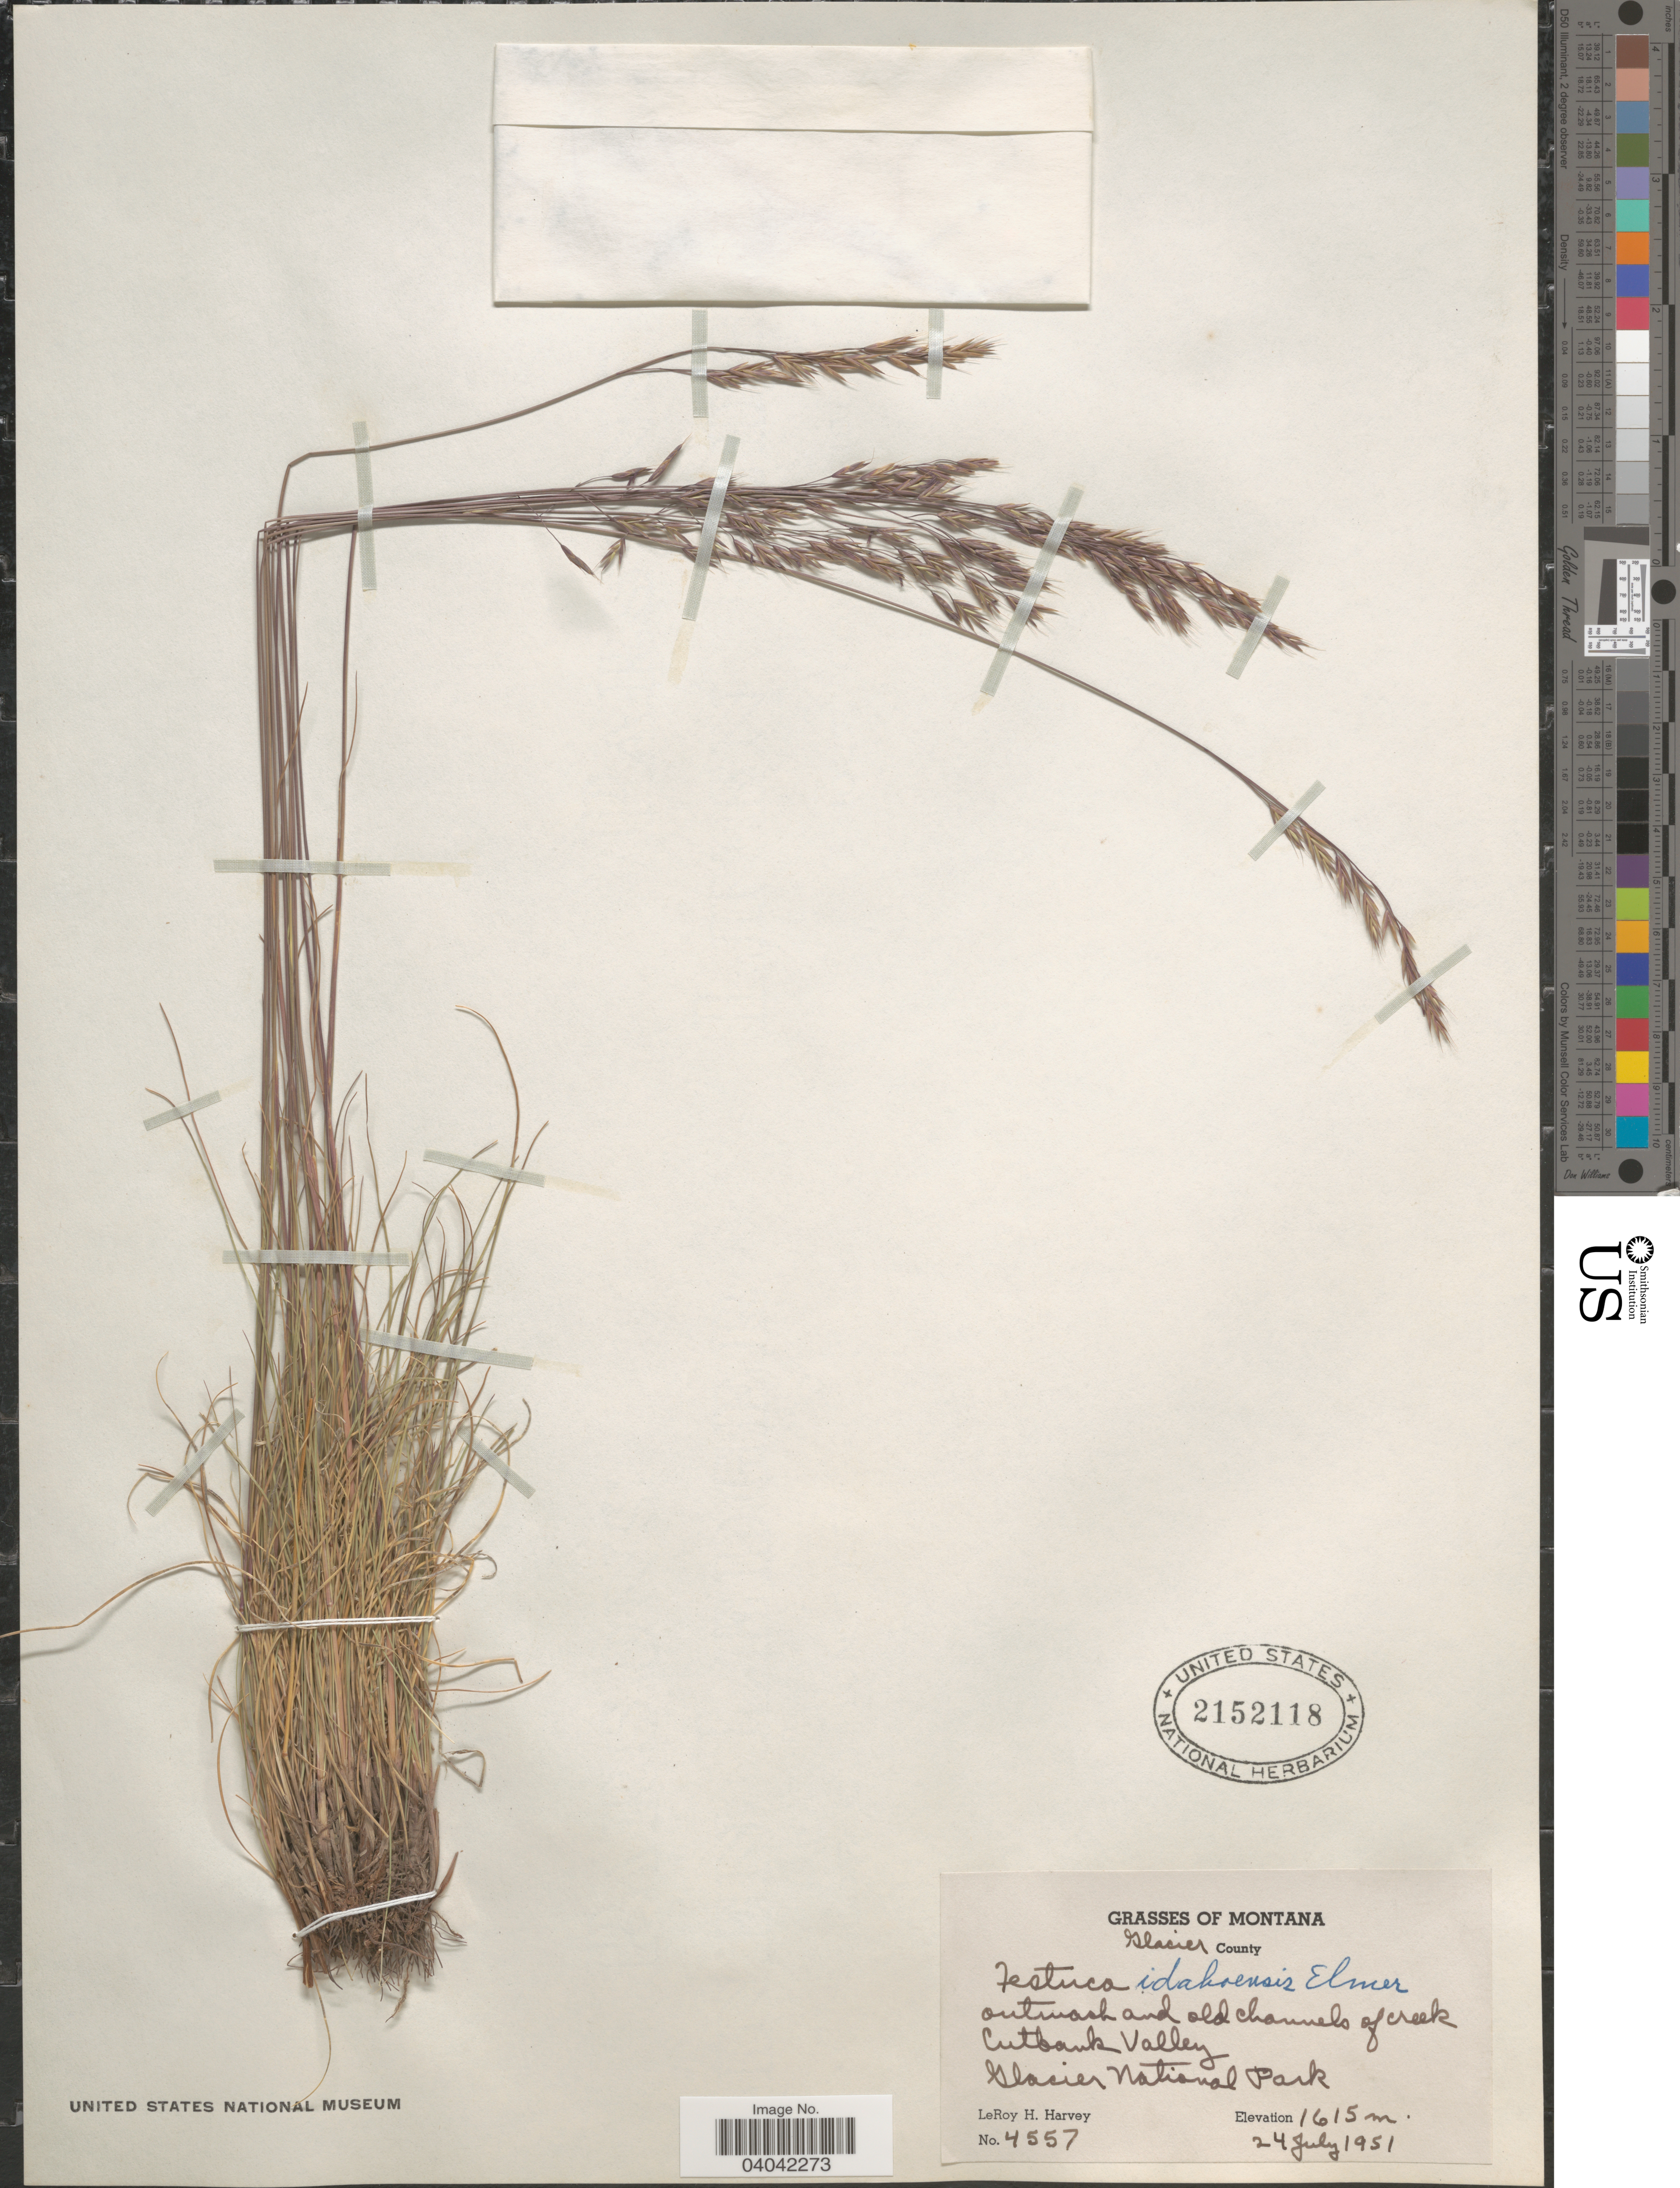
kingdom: Plantae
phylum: Tracheophyta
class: Liliopsida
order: Poales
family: Poaceae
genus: Festuca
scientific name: Festuca idahoensis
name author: Elmer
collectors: L. H. Harvey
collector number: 4557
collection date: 1951-07-24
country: United States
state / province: Montana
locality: Glacier County. Outwash and old channels of creek. Cutbank Valley. Glacier National Park.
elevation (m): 1615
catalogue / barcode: US 2152118